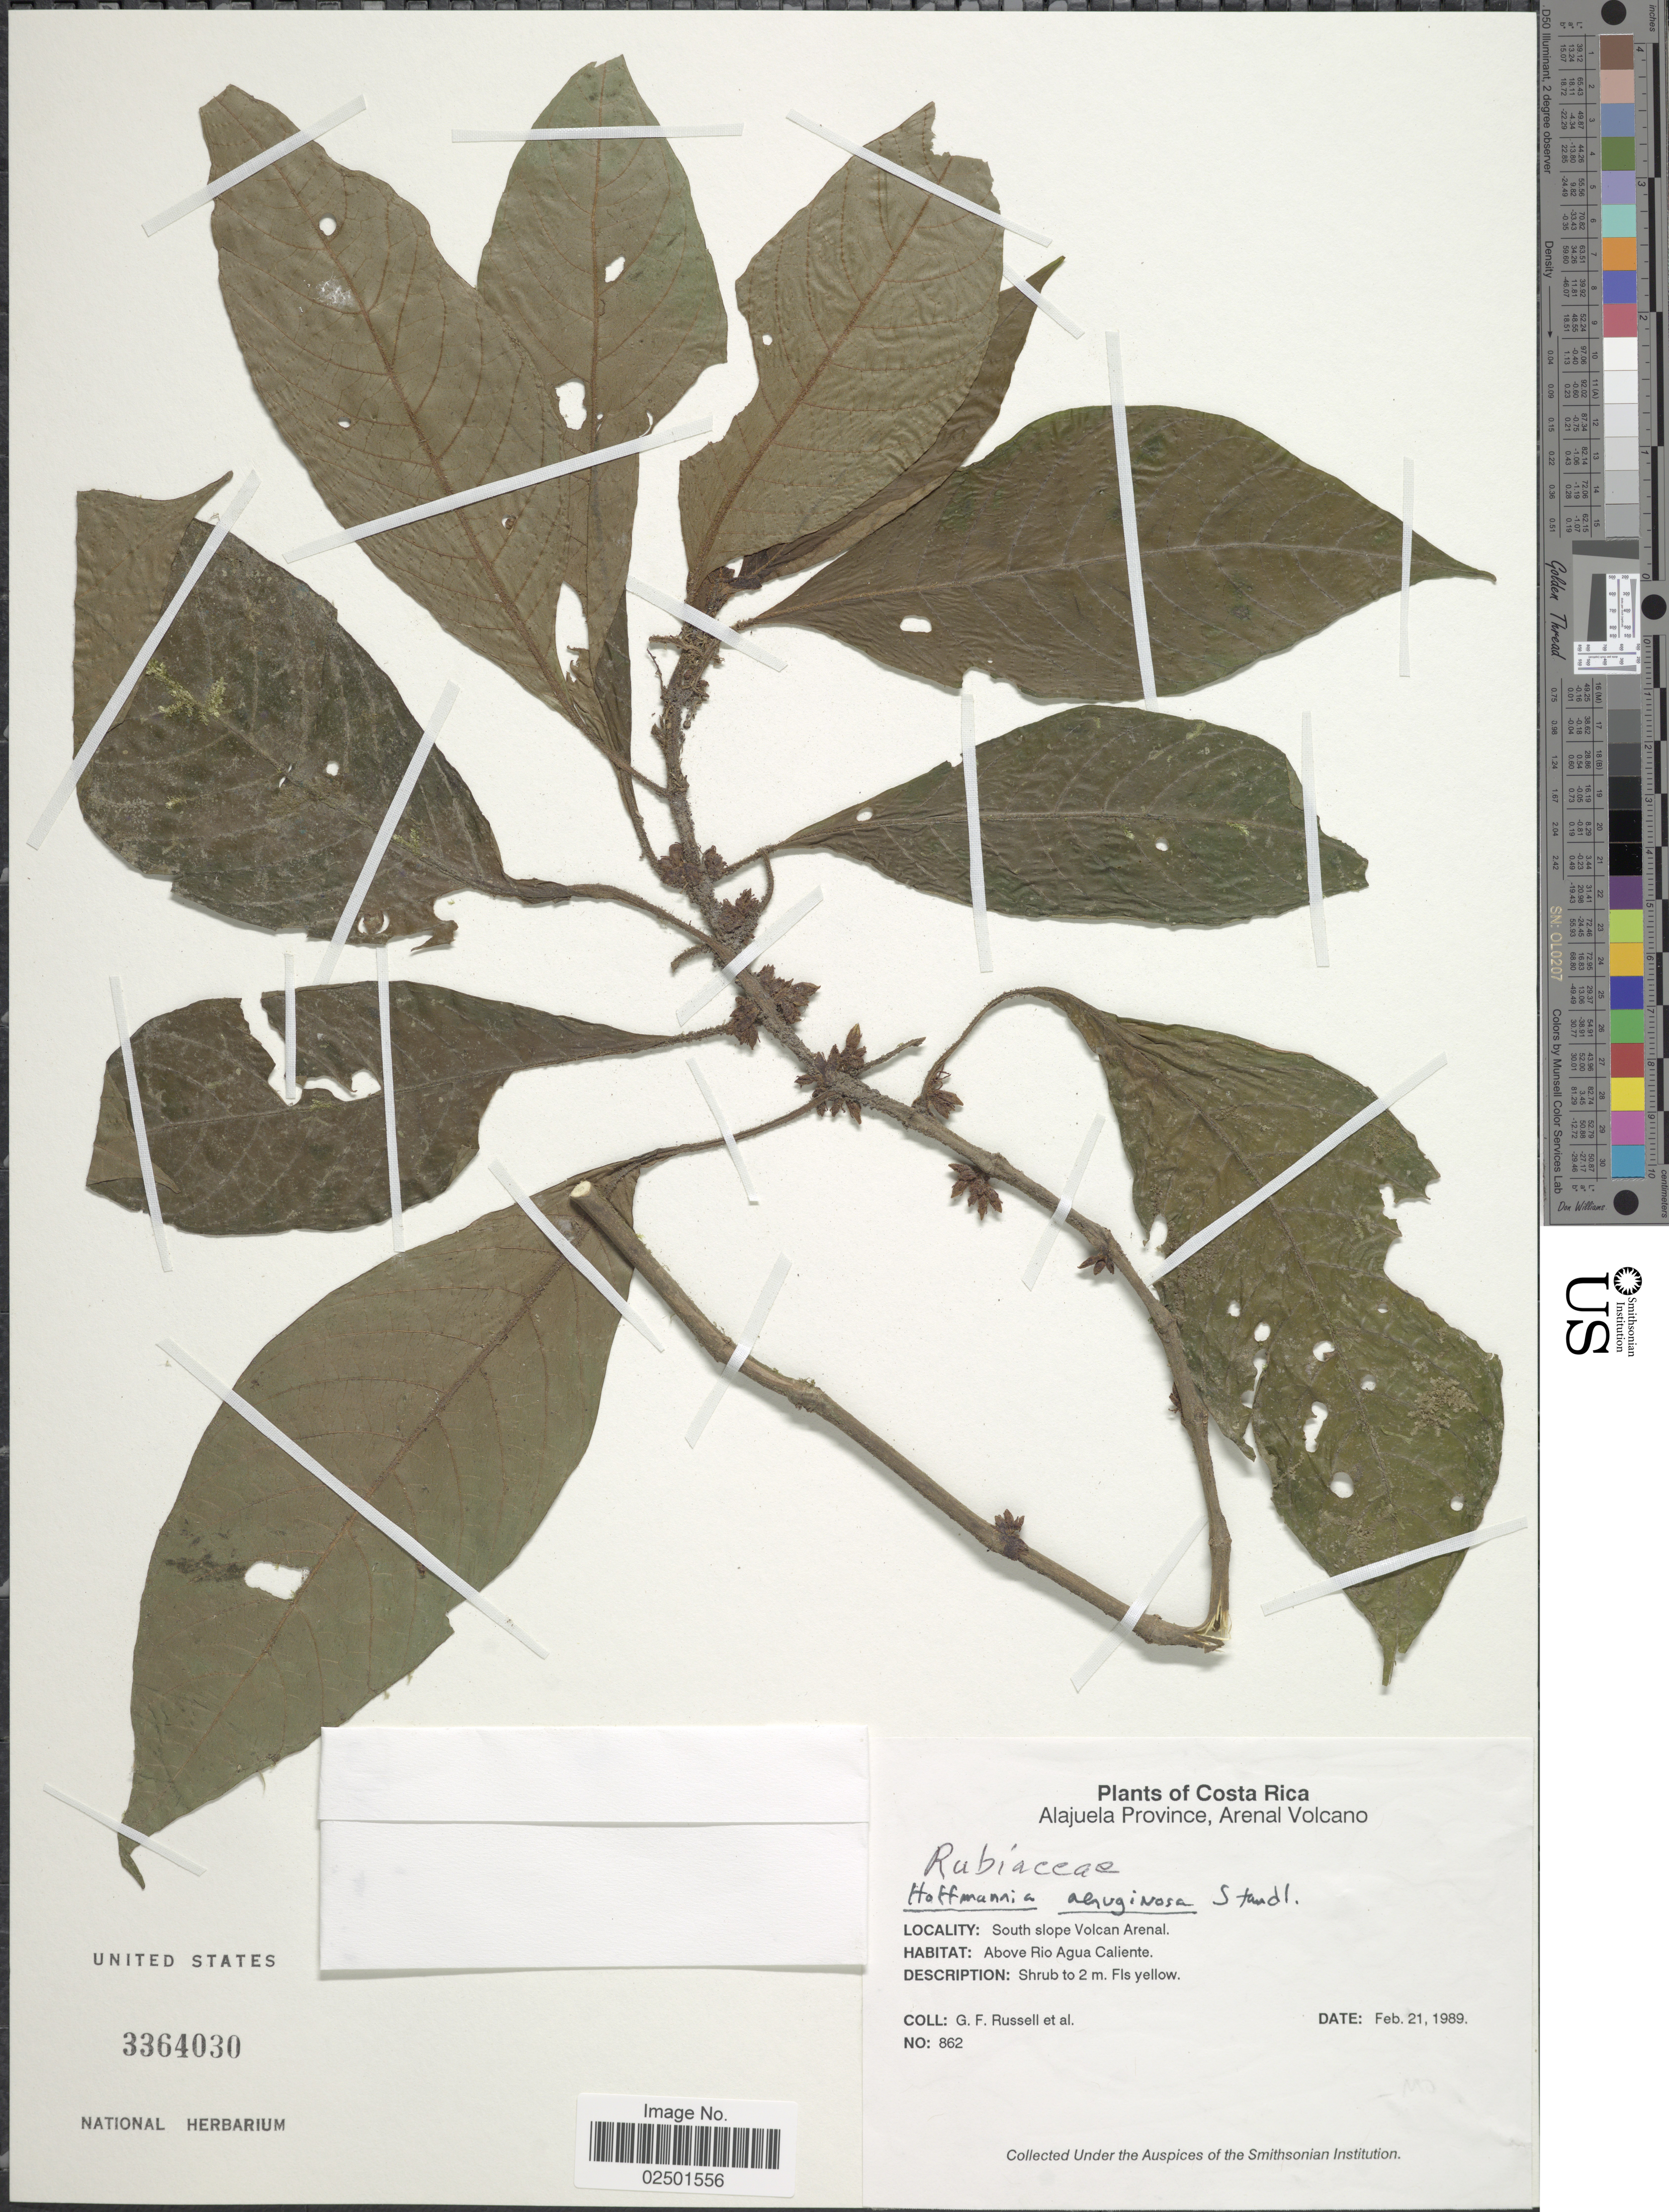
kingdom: Plantae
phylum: Tracheophyta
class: Magnoliopsida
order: Gentianales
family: Rubiaceae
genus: Hoffmannia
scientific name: Hoffmannia aeruginosa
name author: Standl.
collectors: G. Russell & et al.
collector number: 862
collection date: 1989-02-21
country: Costa Rica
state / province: Alajuela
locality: Arenal Volcano. South slope of Volcan Arenal. Above Rio Agua Caliente.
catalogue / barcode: US 3364030